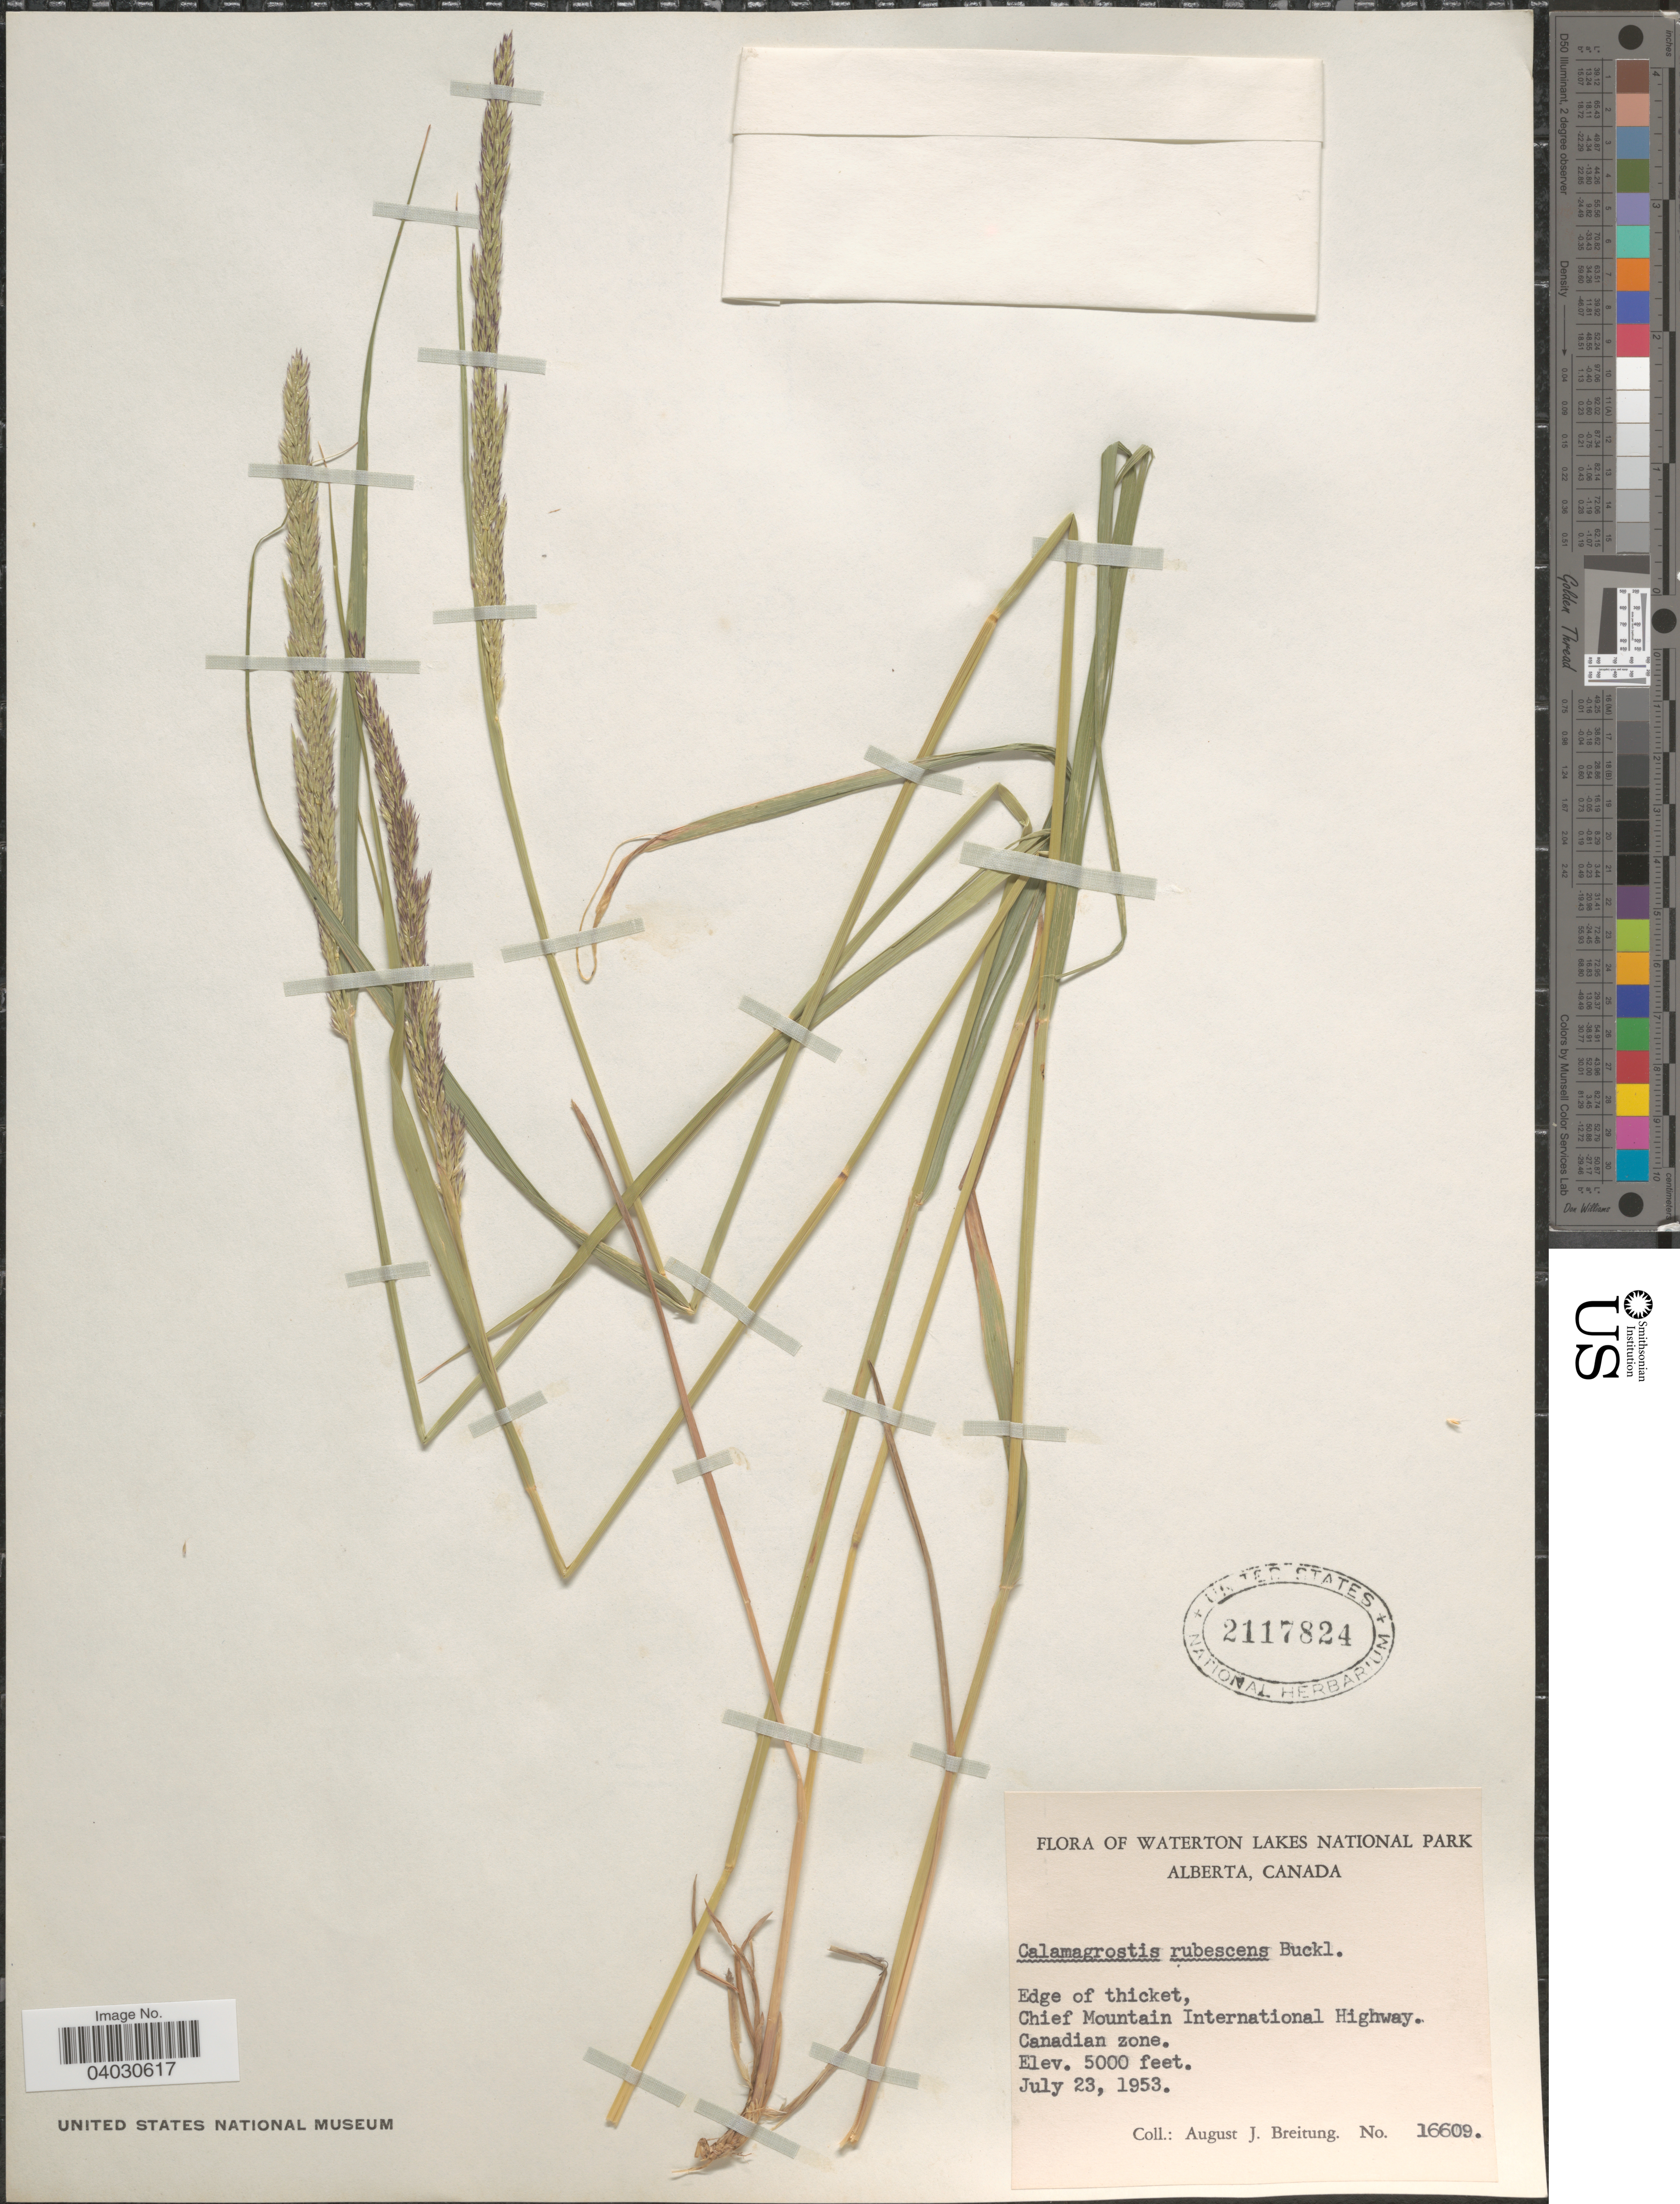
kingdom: Plantae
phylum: Tracheophyta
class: Liliopsida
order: Poales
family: Poaceae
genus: Calamagrostis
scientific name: Calamagrostis rubescens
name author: Buckley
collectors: A. Breitung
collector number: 16609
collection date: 1953-07-23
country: Canada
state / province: Alberta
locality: Waterton Lakes National Park. Edge of thicket, Chief Mountain International Highway. Canadian zone.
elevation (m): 1524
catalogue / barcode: US 2117824